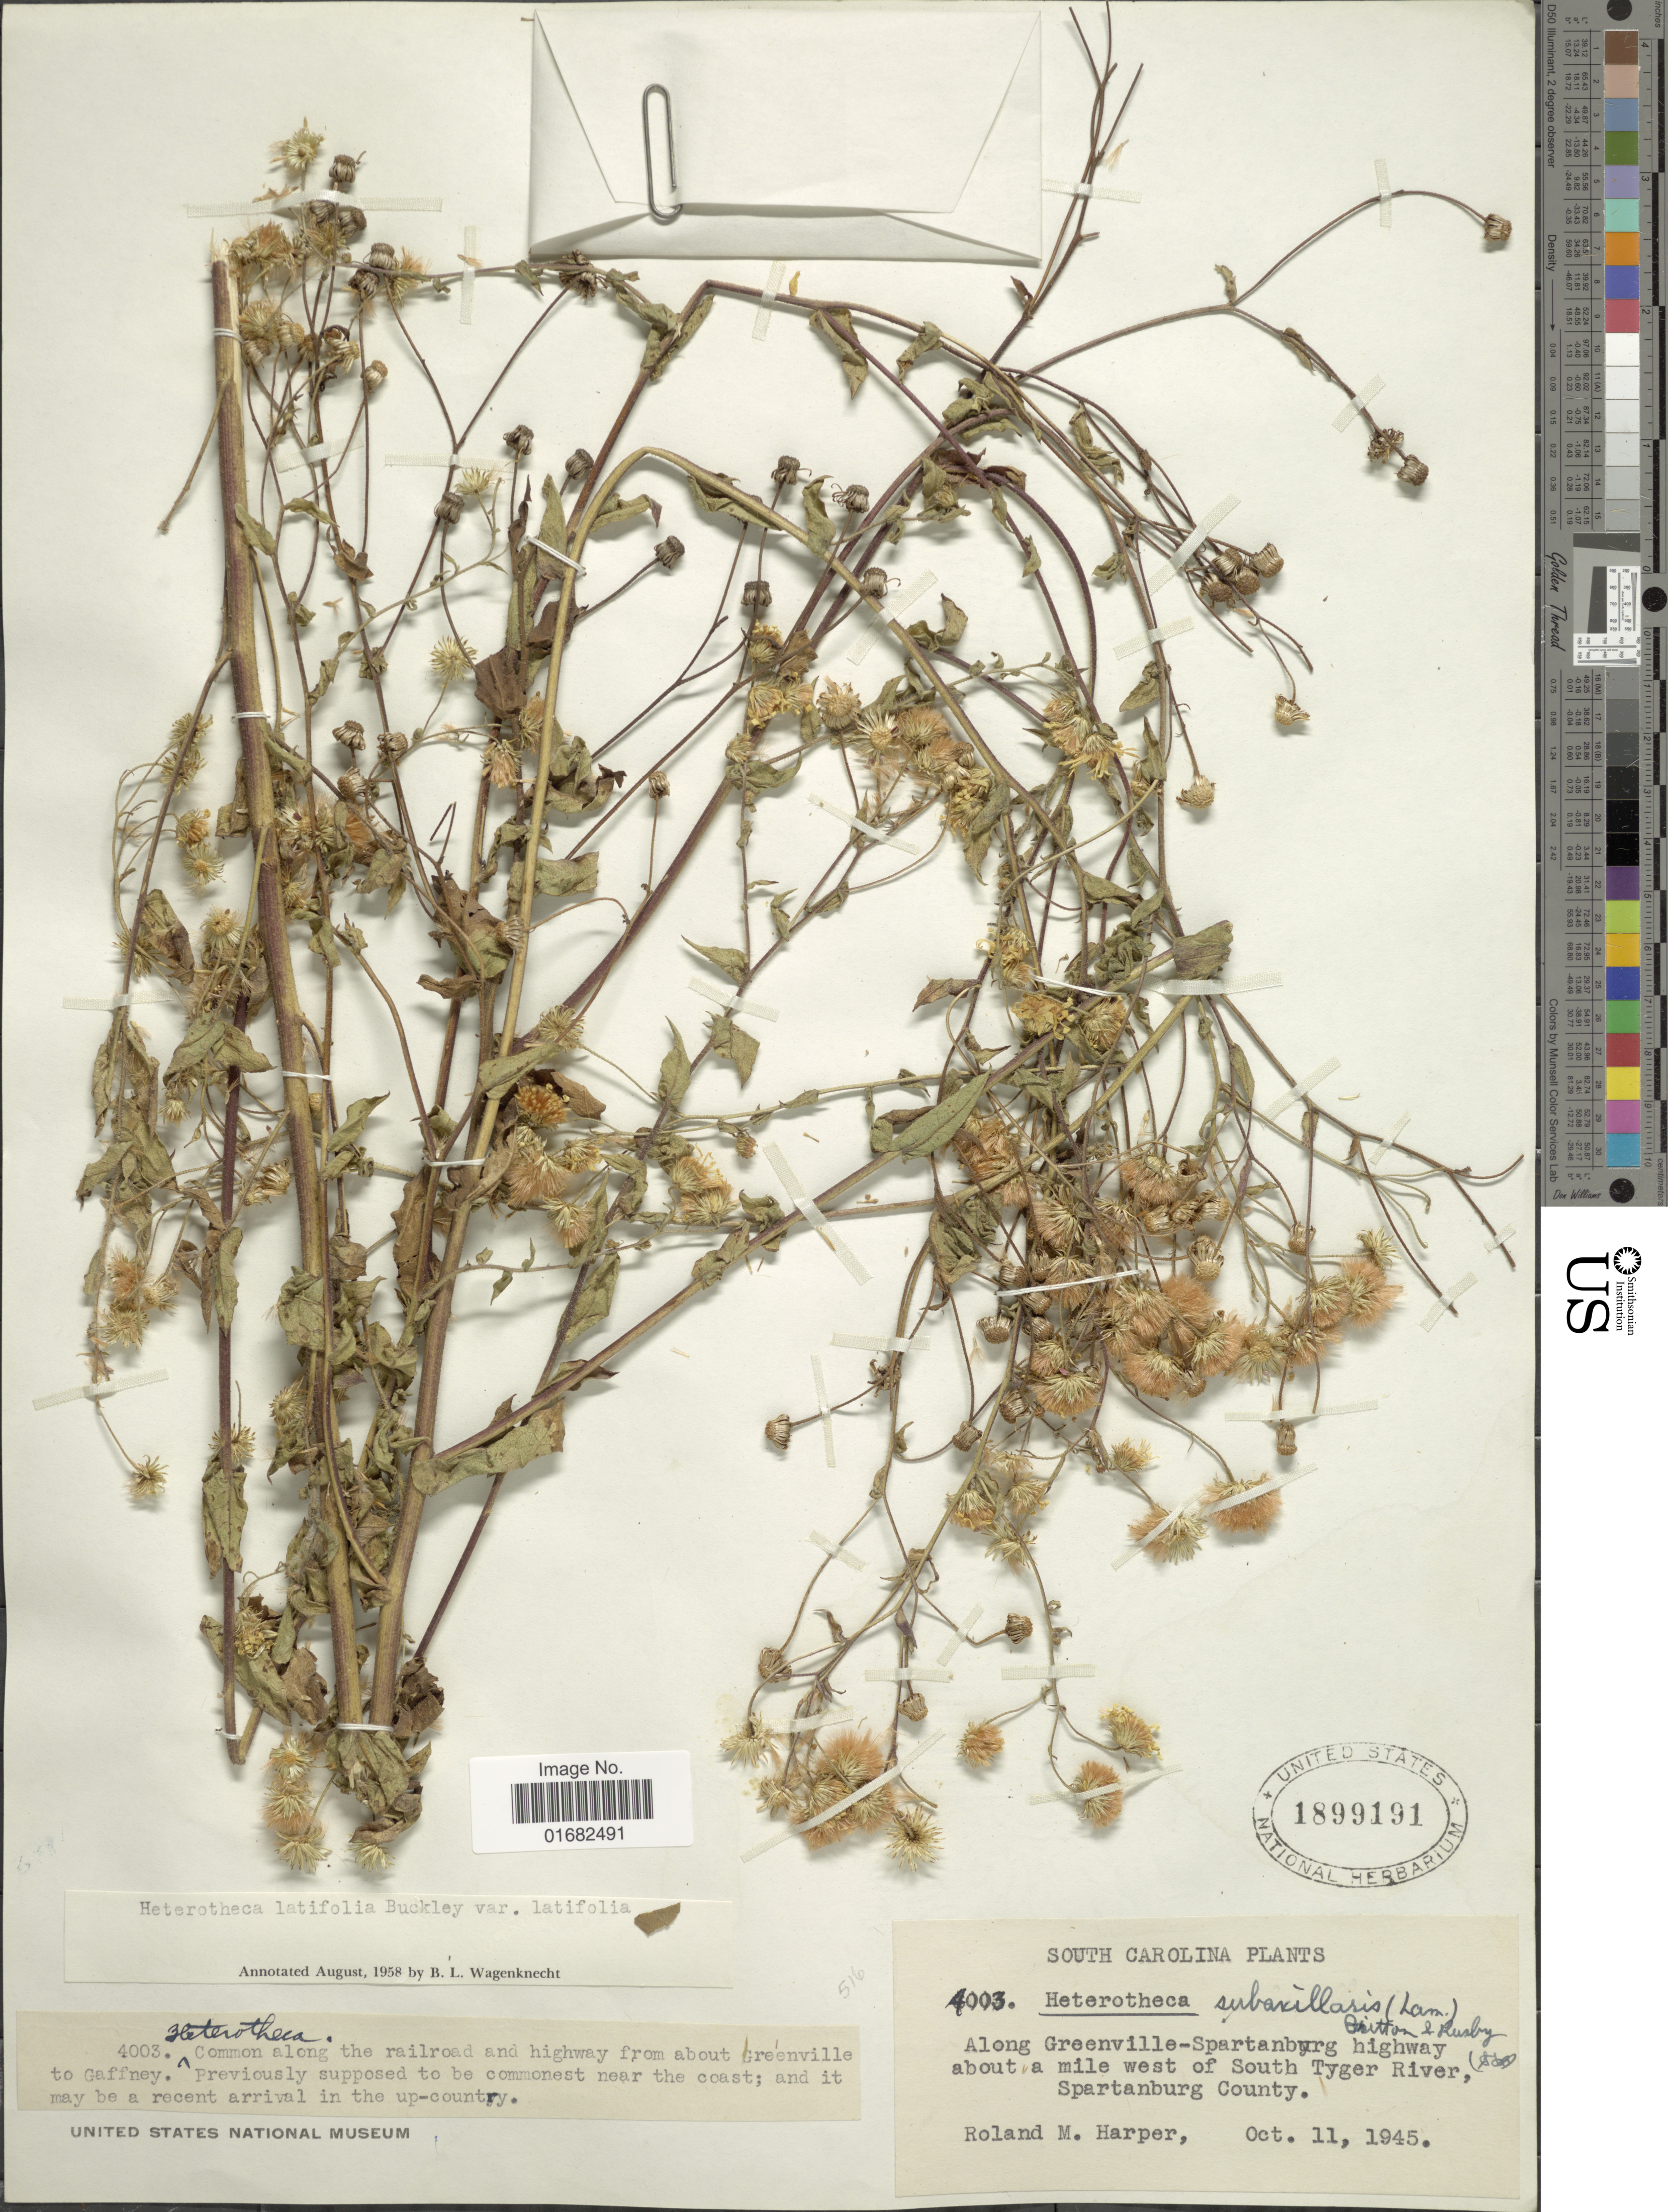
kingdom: Plantae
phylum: Tracheophyta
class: Magnoliopsida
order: Asterales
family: Asteraceae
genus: Heterotheca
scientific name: Heterotheca latifolia var. latifolia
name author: Buckley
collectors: R. M. Harper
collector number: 4003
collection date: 1945-10-11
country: United States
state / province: South Carolina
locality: Along Greenville-Spartanburg highway about a mile west of South Tyger River, Spartanburg County. Along the railroad and highway from about Greenville to Gaffney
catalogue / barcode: US 1899191